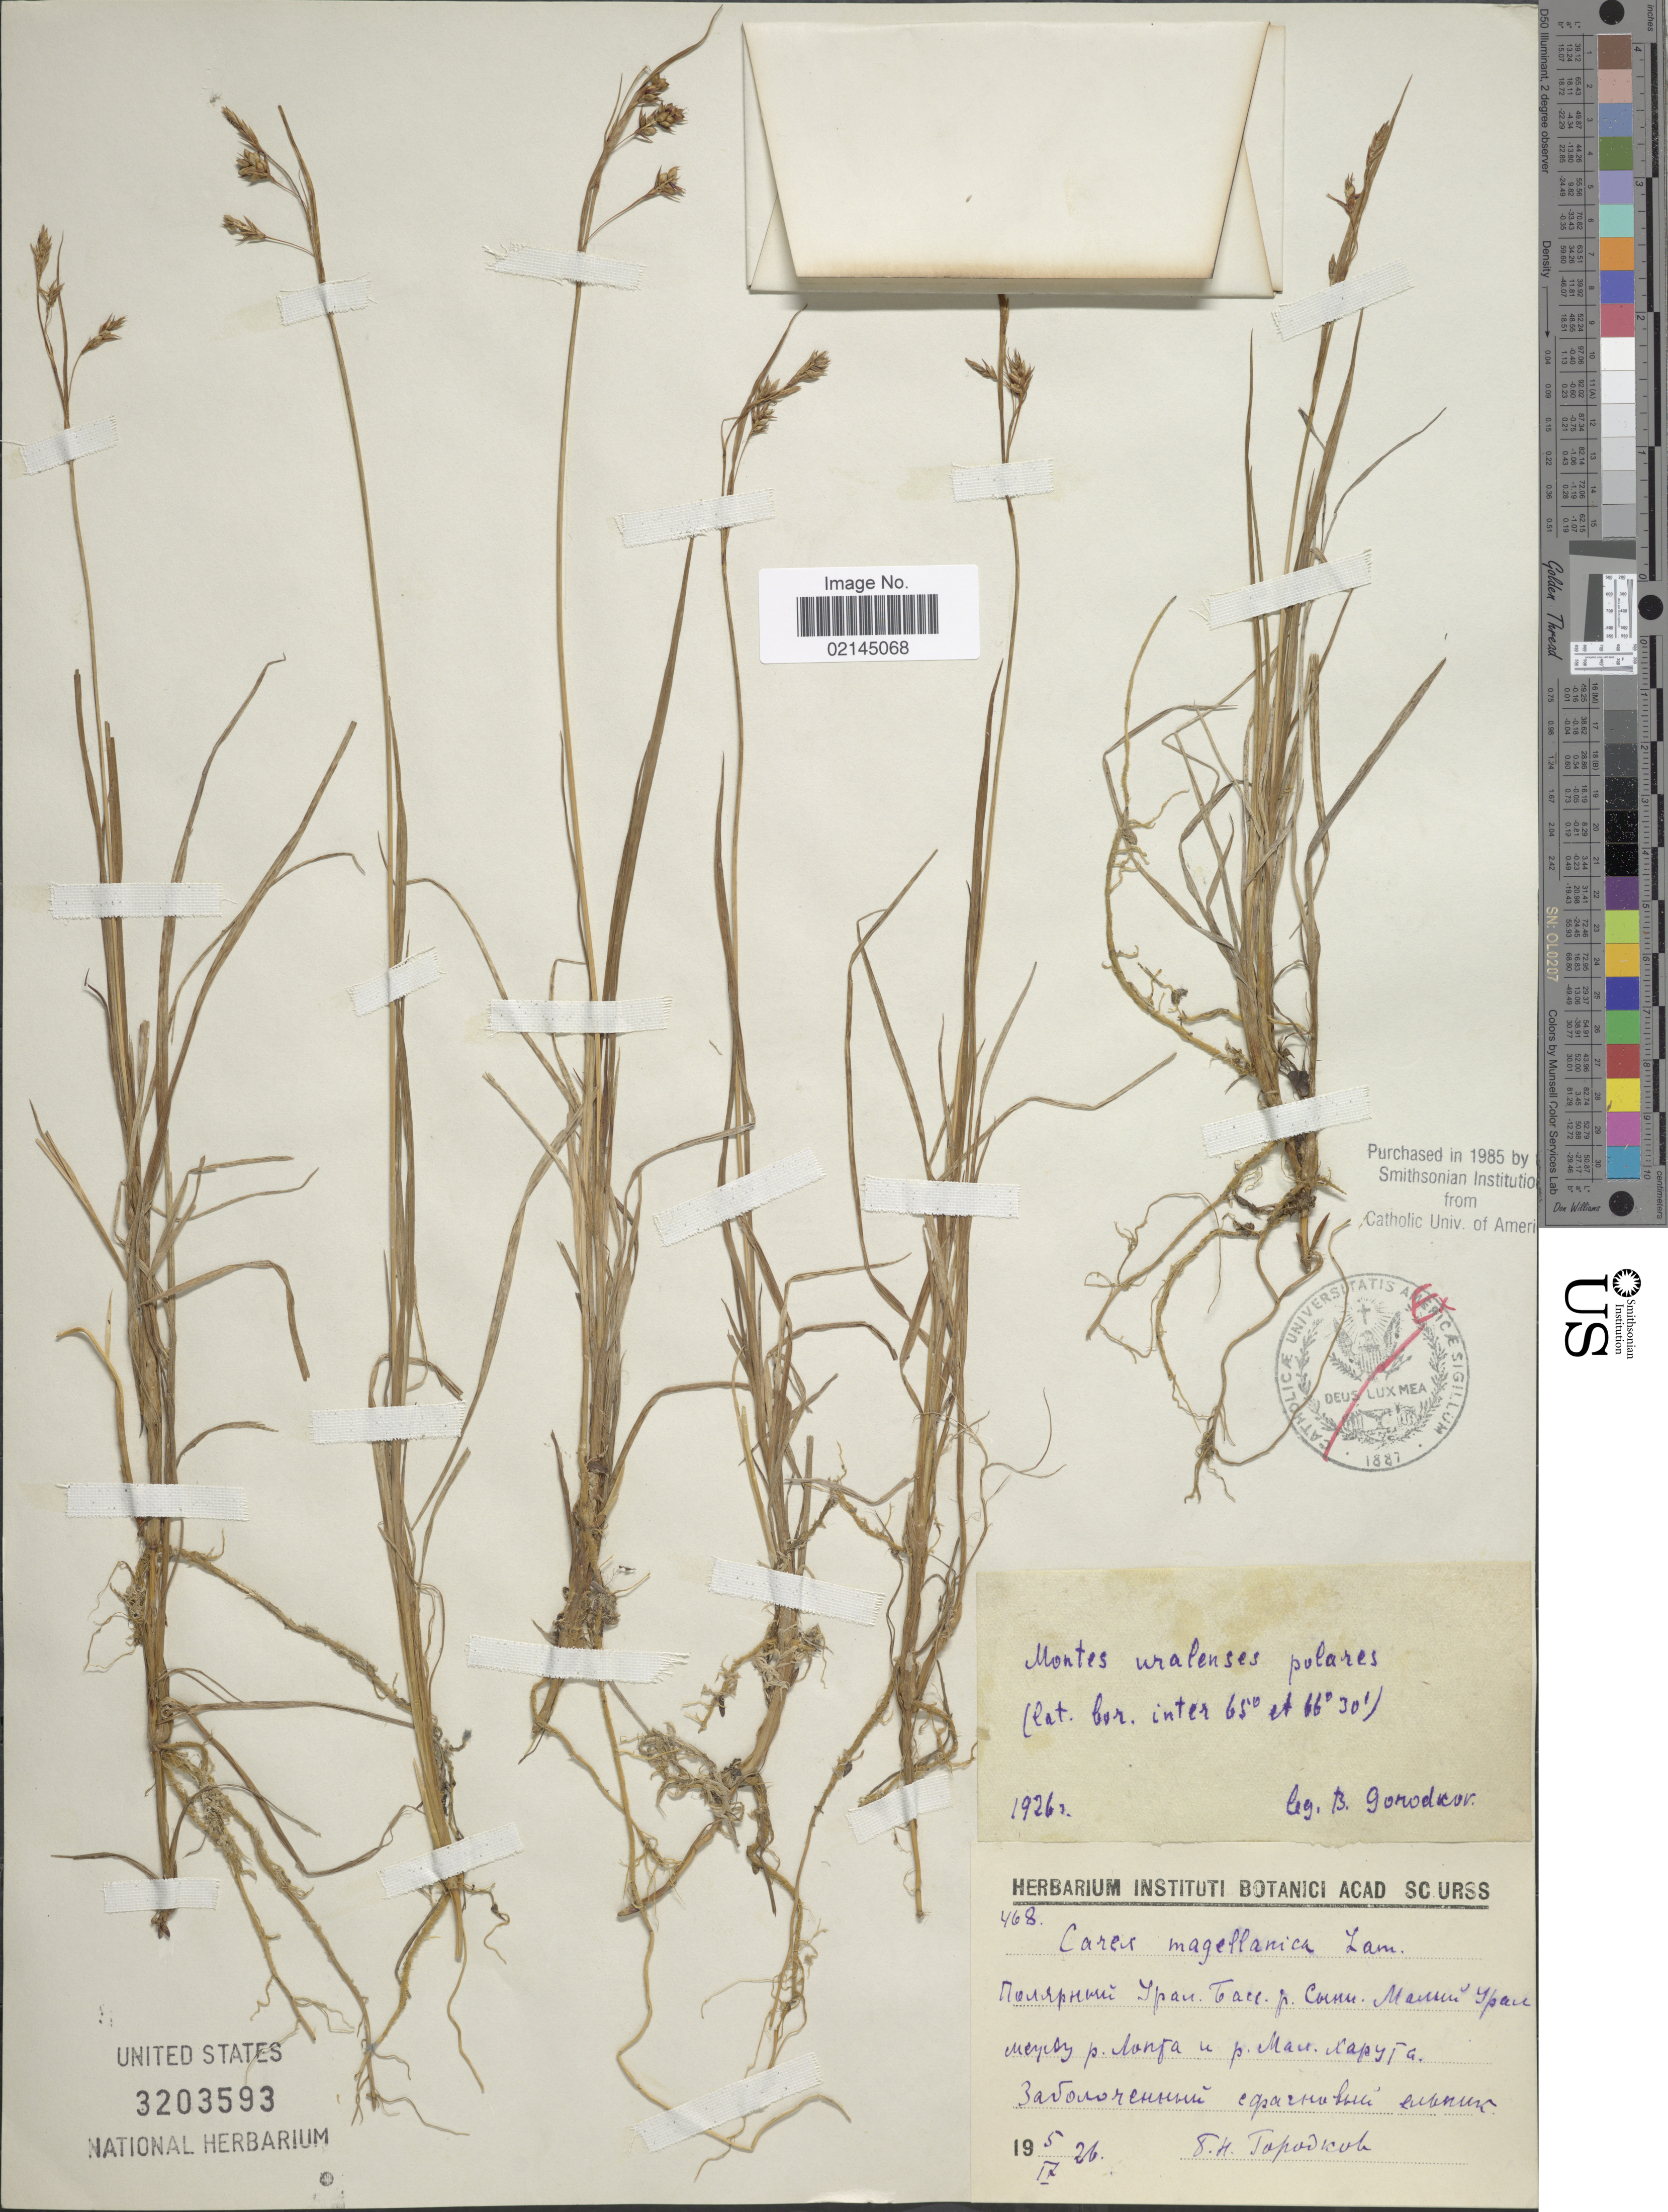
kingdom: Plantae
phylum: Tracheophyta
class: Liliopsida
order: Poales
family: Cyperaceae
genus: Carex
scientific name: Carex magellanica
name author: Lam.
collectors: Gorodkov, B. N. & Collector illegible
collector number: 468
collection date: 1926-09-05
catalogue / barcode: US 3203593